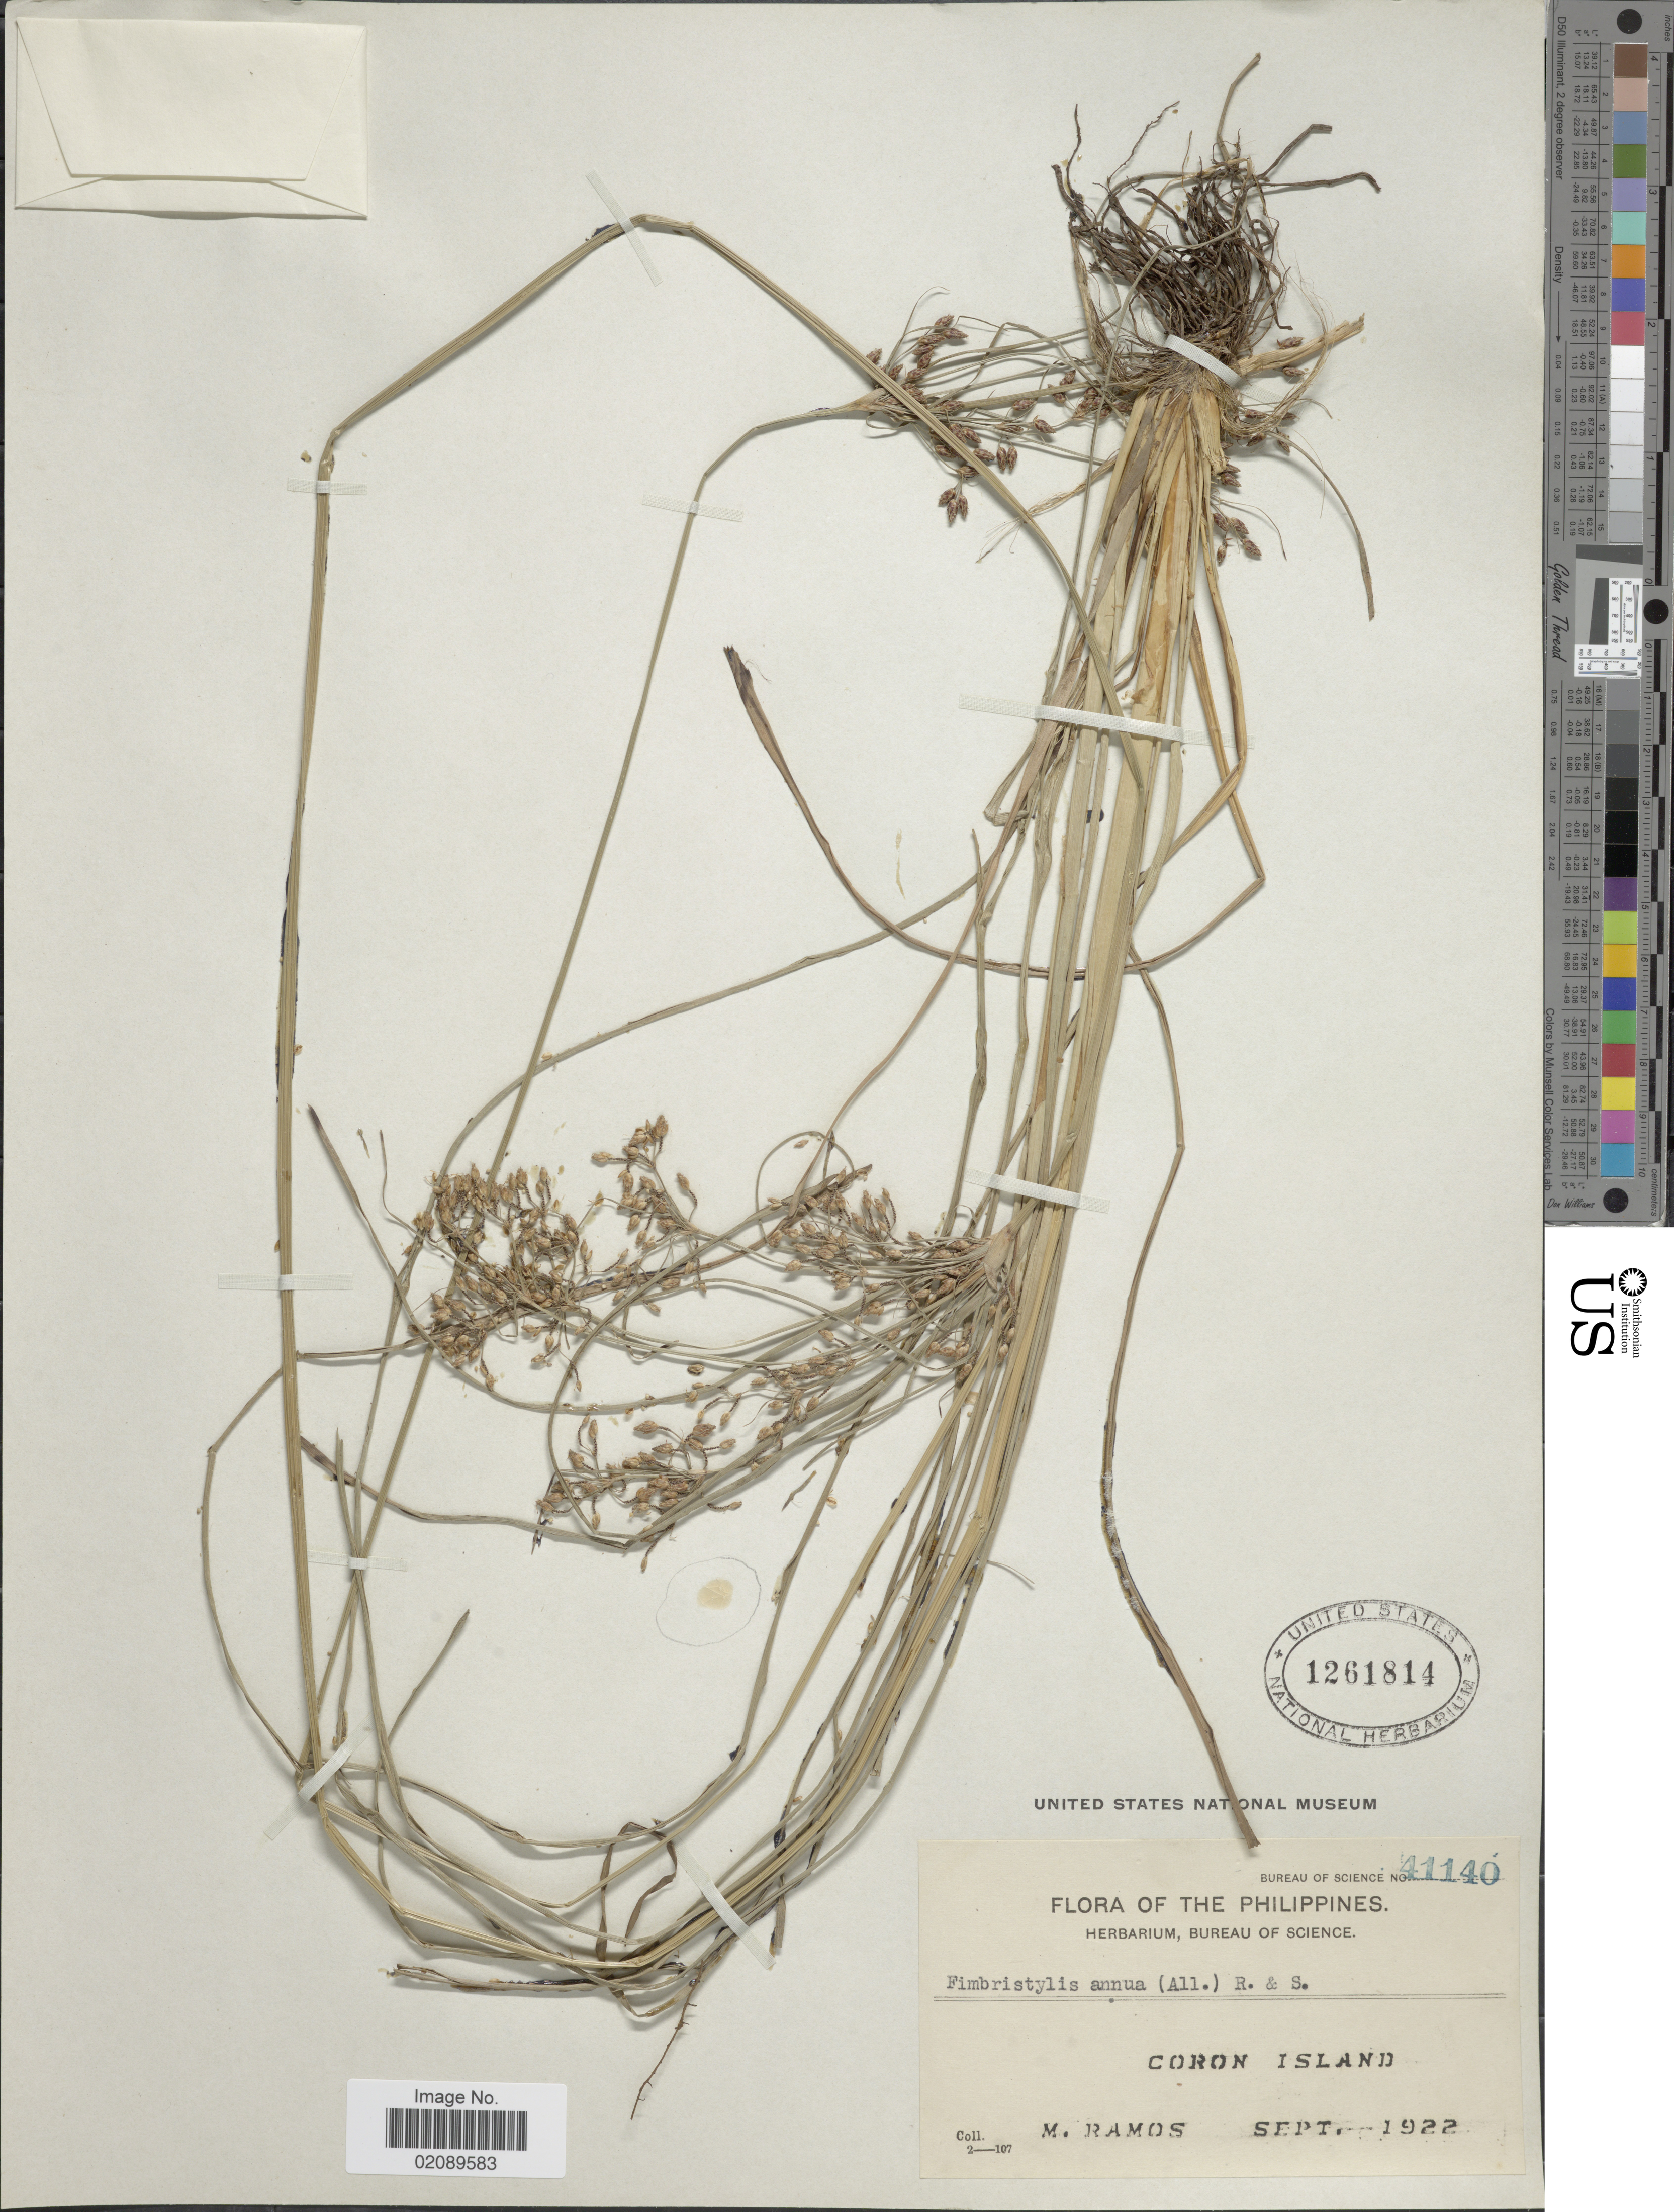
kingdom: Plantae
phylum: Tracheophyta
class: Liliopsida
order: Poales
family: Cyperaceae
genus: Fimbristylis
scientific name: Fimbristylis annua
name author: (All.) Roem. & Schult.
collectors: M. Ramos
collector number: Bureau of Science 41140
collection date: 1922-09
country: Philippines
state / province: Mimaropa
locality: Coron Island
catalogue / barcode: US 1261814